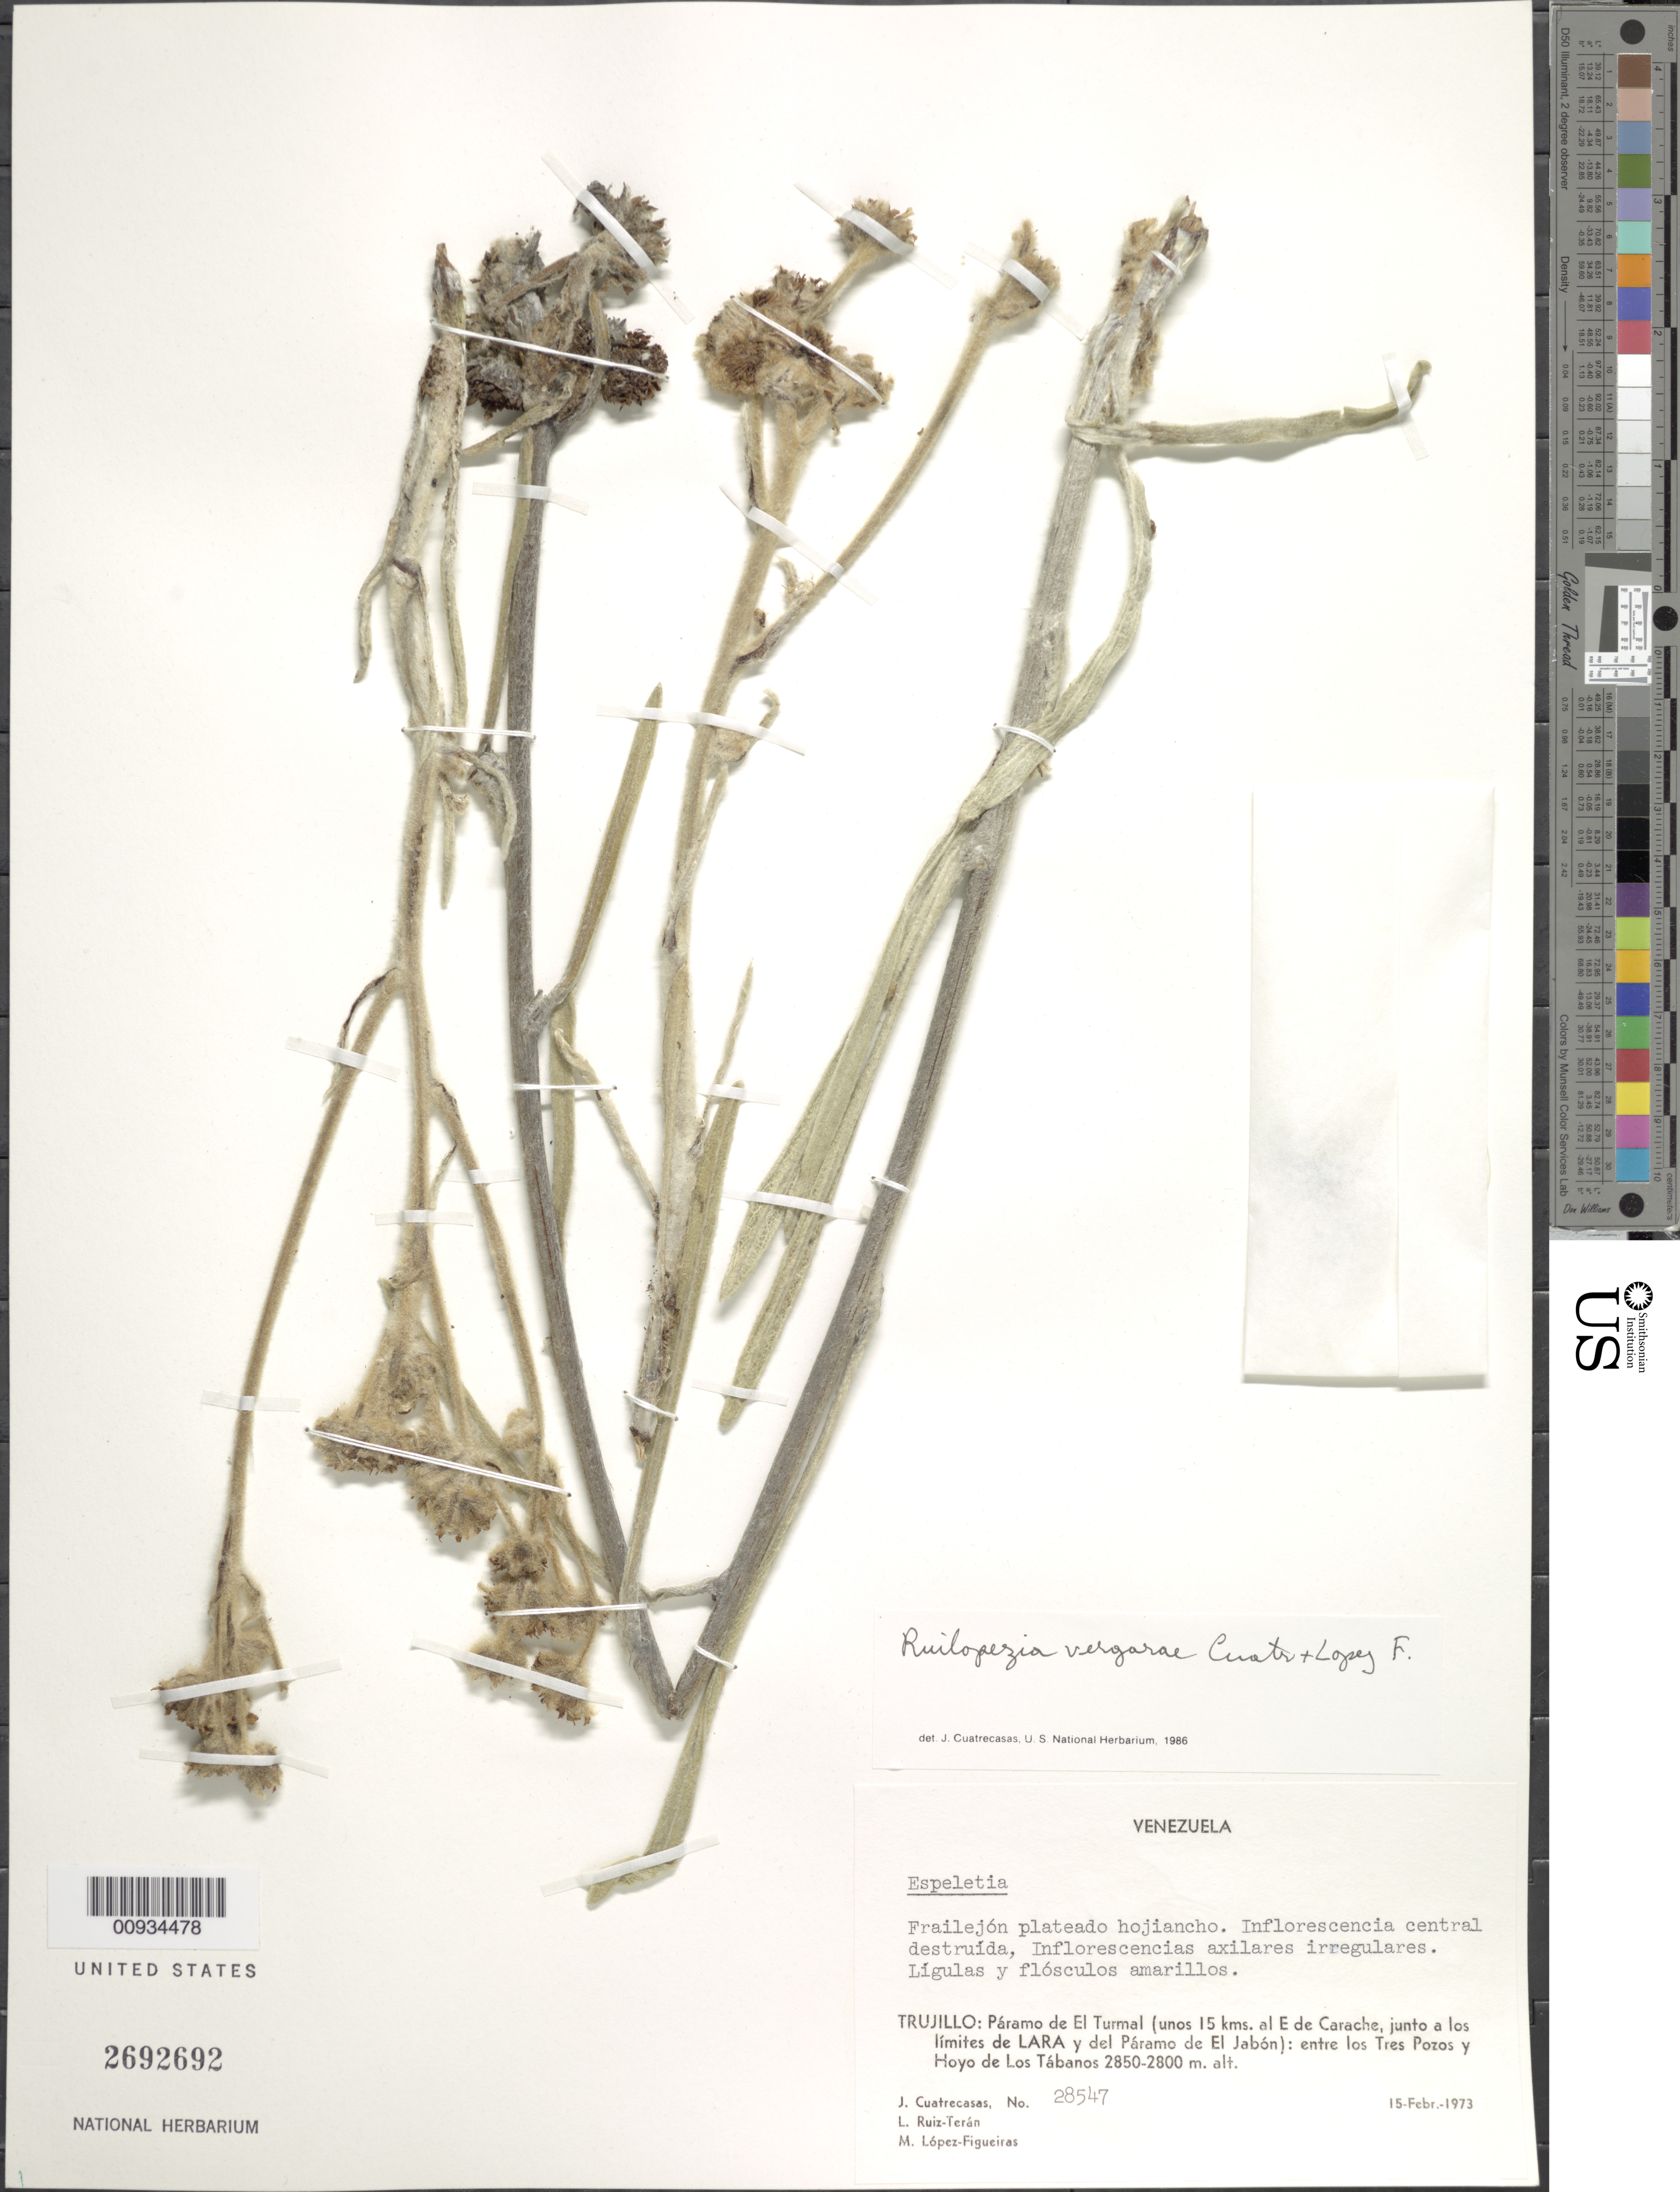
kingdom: Plantae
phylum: Tracheophyta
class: Magnoliopsida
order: Asterales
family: Asteraceae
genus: Ruilopezia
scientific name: Ruilopezia vergarae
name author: Cuatrec. & López Fig.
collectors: J. Cuatrecasas, L. E. Ruíz-Terán & M. López Figueiras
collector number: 28547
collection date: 1973-02-15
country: Venezuela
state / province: Trujillo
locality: Páramo de El Turmal. A unos 15 kms. al E de Carache junto a los límites con Lara y Páramo de El Jabón; entre los Tres Pozos y Hoyo de Los Tábanos.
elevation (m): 2800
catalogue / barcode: US 2692692